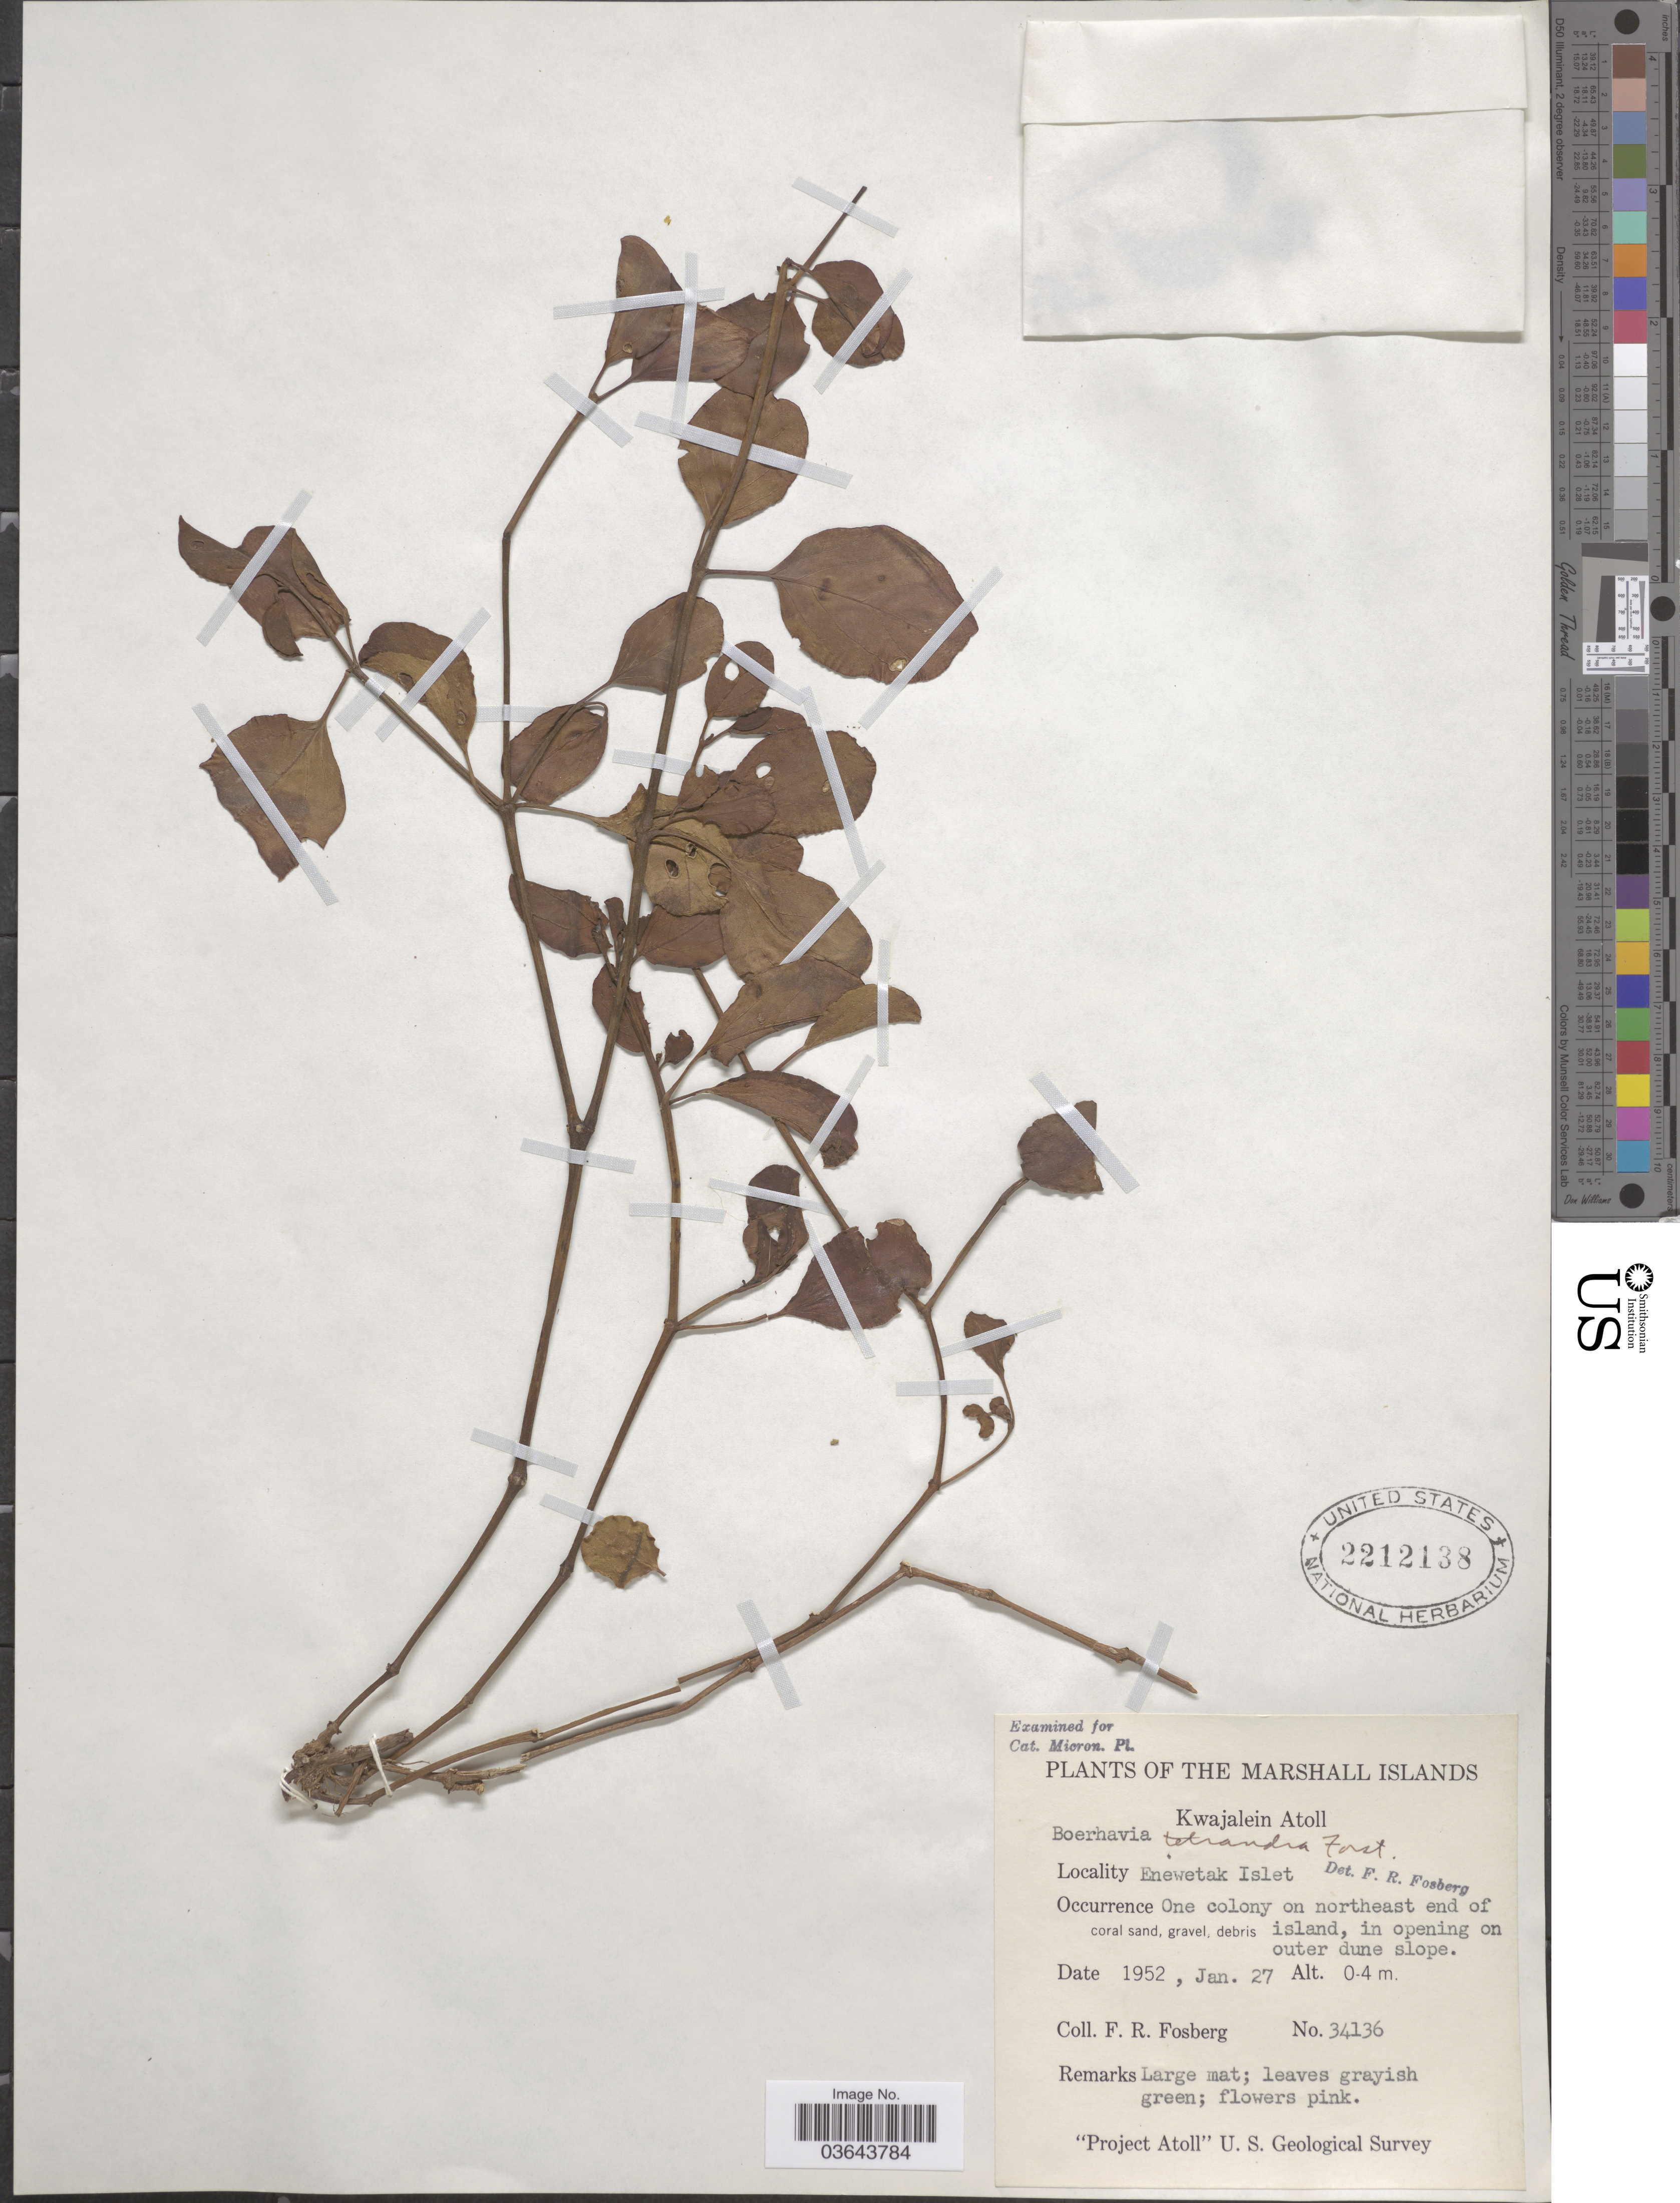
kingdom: Plantae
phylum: Tracheophyta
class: Magnoliopsida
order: Caryophyllales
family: Nyctaginaceae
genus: Boerhavia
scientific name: Boerhavia tetrandra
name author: G. Forst.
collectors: F. R. Fosberg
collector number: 34136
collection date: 1952-01-27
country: Marshall Islands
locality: Kwajalein Atoll. Enewetak Islet. One colony on northeast end of island.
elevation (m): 0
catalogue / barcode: US 2212138